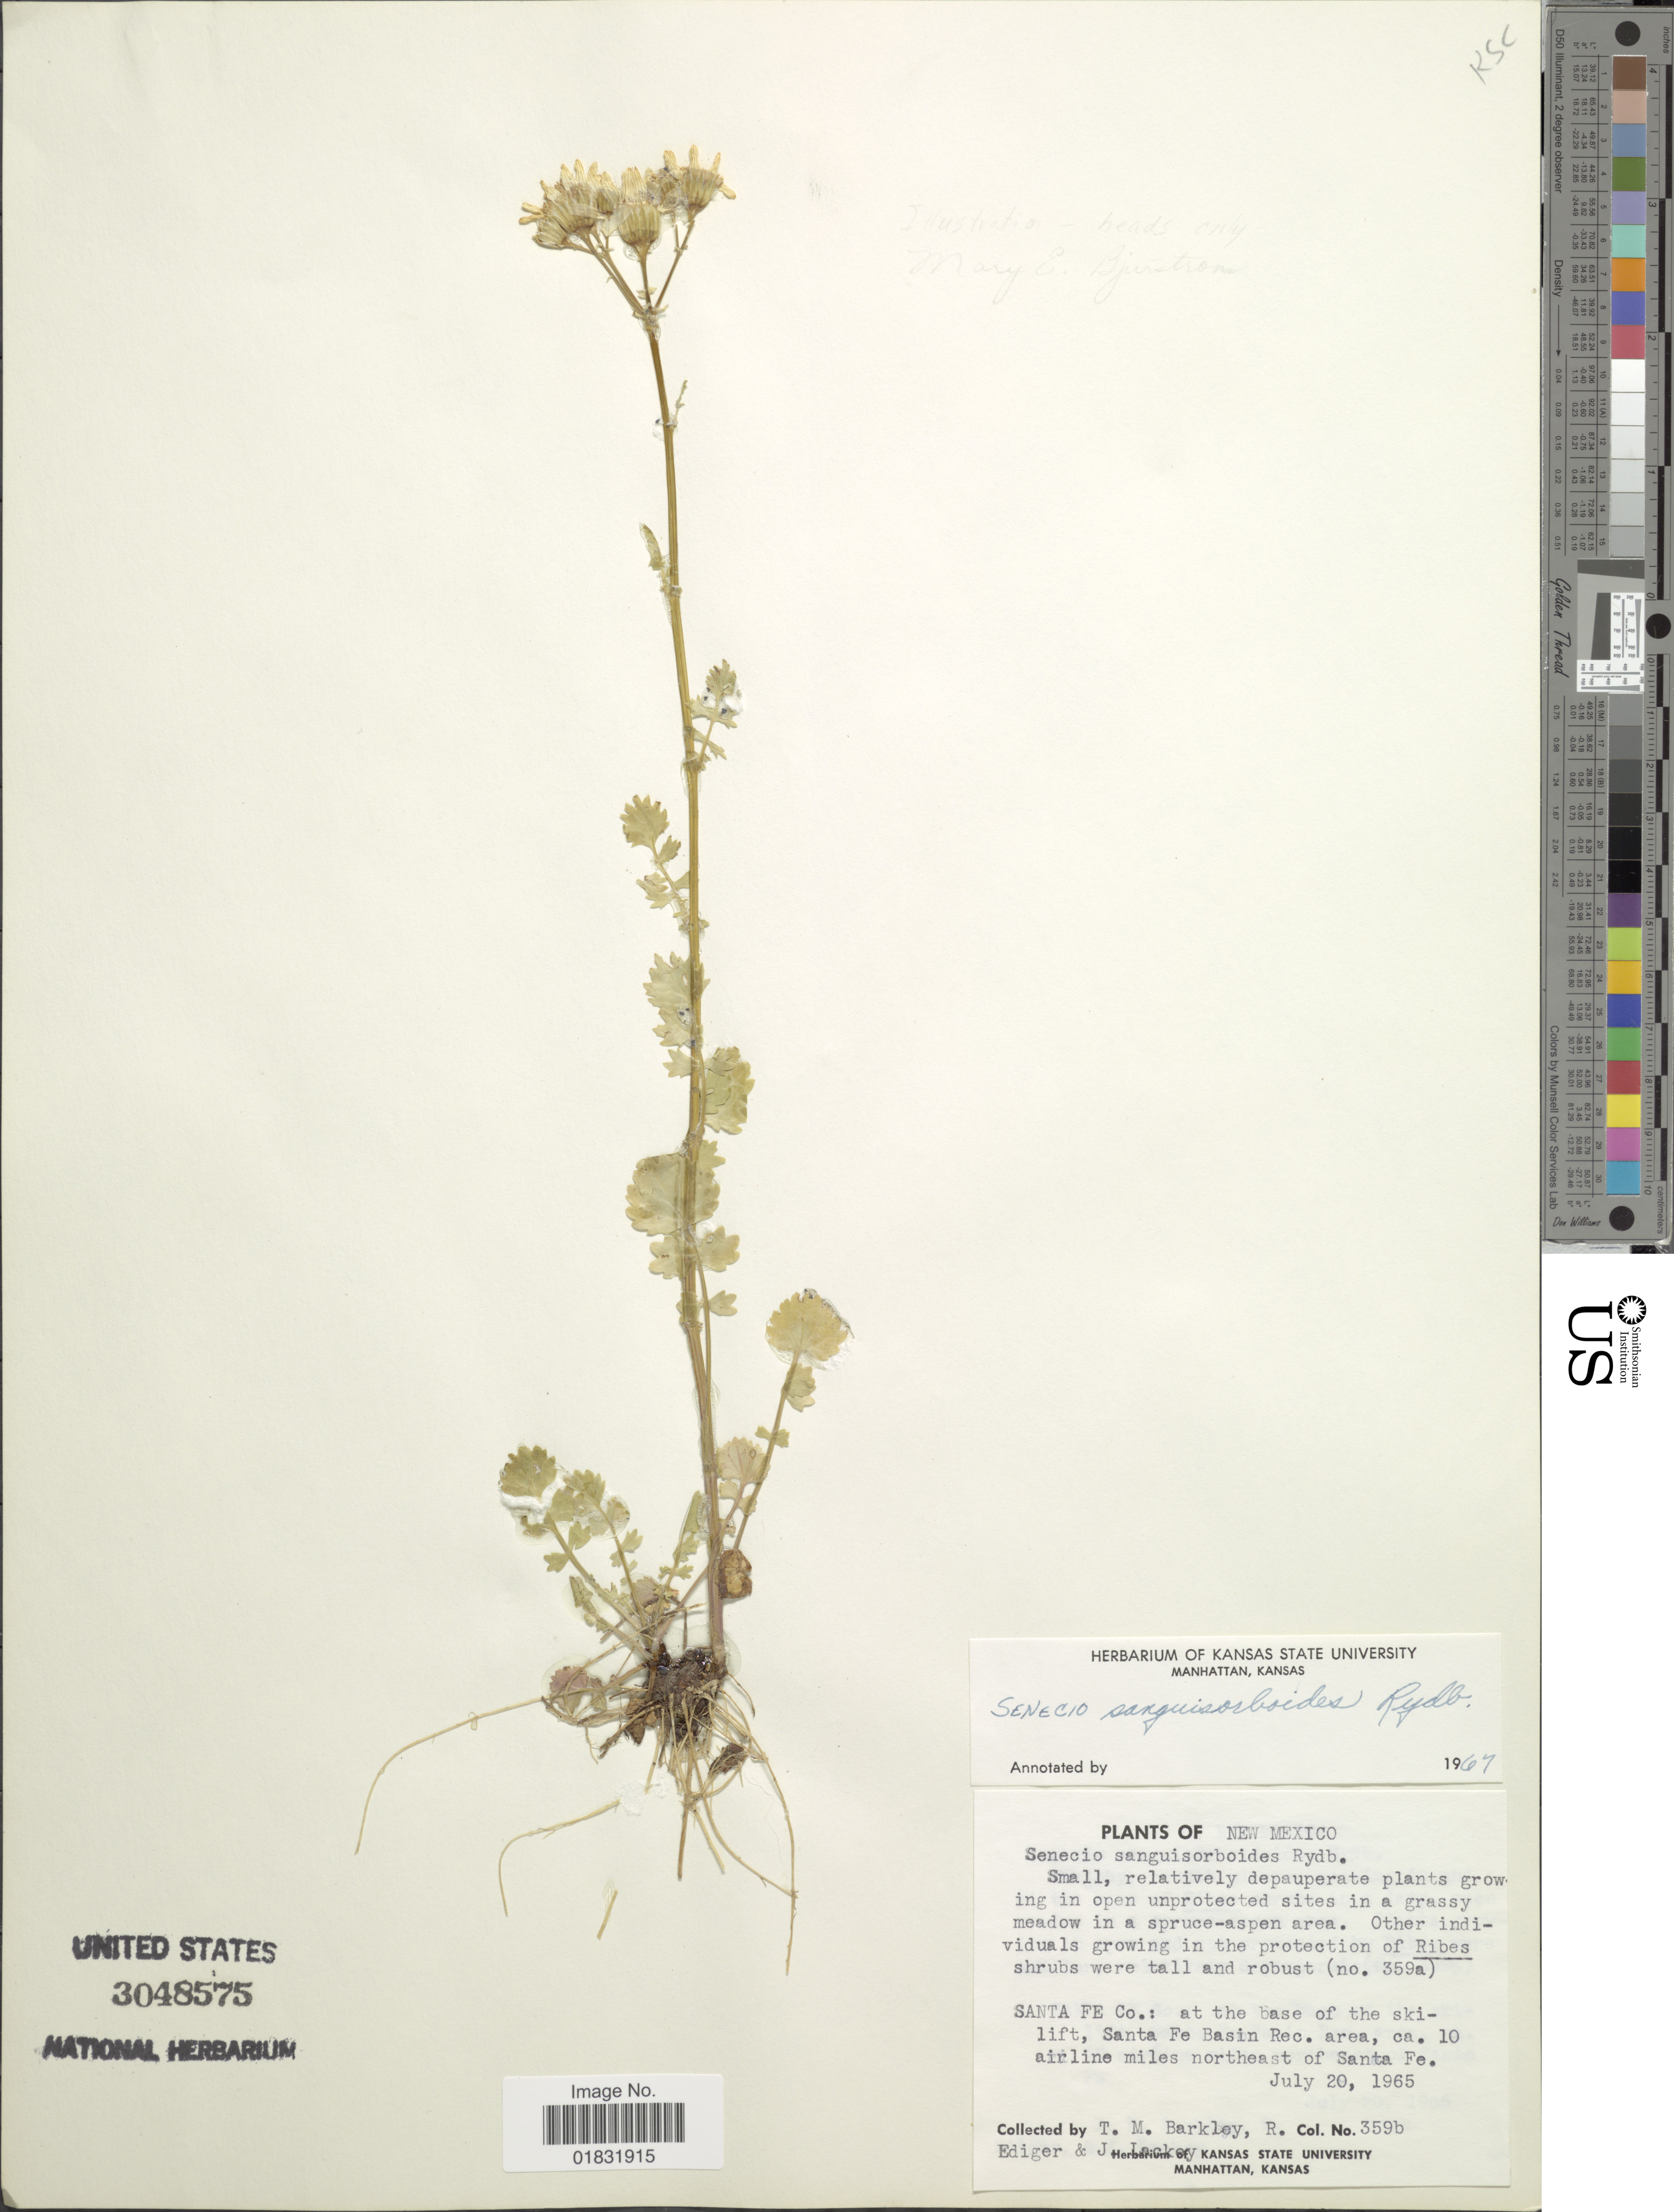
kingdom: Plantae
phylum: Tracheophyta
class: Magnoliopsida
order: Asterales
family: Asteraceae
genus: Packera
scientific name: Packera sanguisorbae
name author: (DC.) C. Jeffrey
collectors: T. M. Barkley, R. I. Ediger & J. Lackey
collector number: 359b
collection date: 1965-07-20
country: United States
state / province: New Mexico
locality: Santa Fe Co: at the base of the skilift, Santa Fe Basin Rec. area, ca 10 airline miles northeast of Santa fe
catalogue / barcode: US 3048575